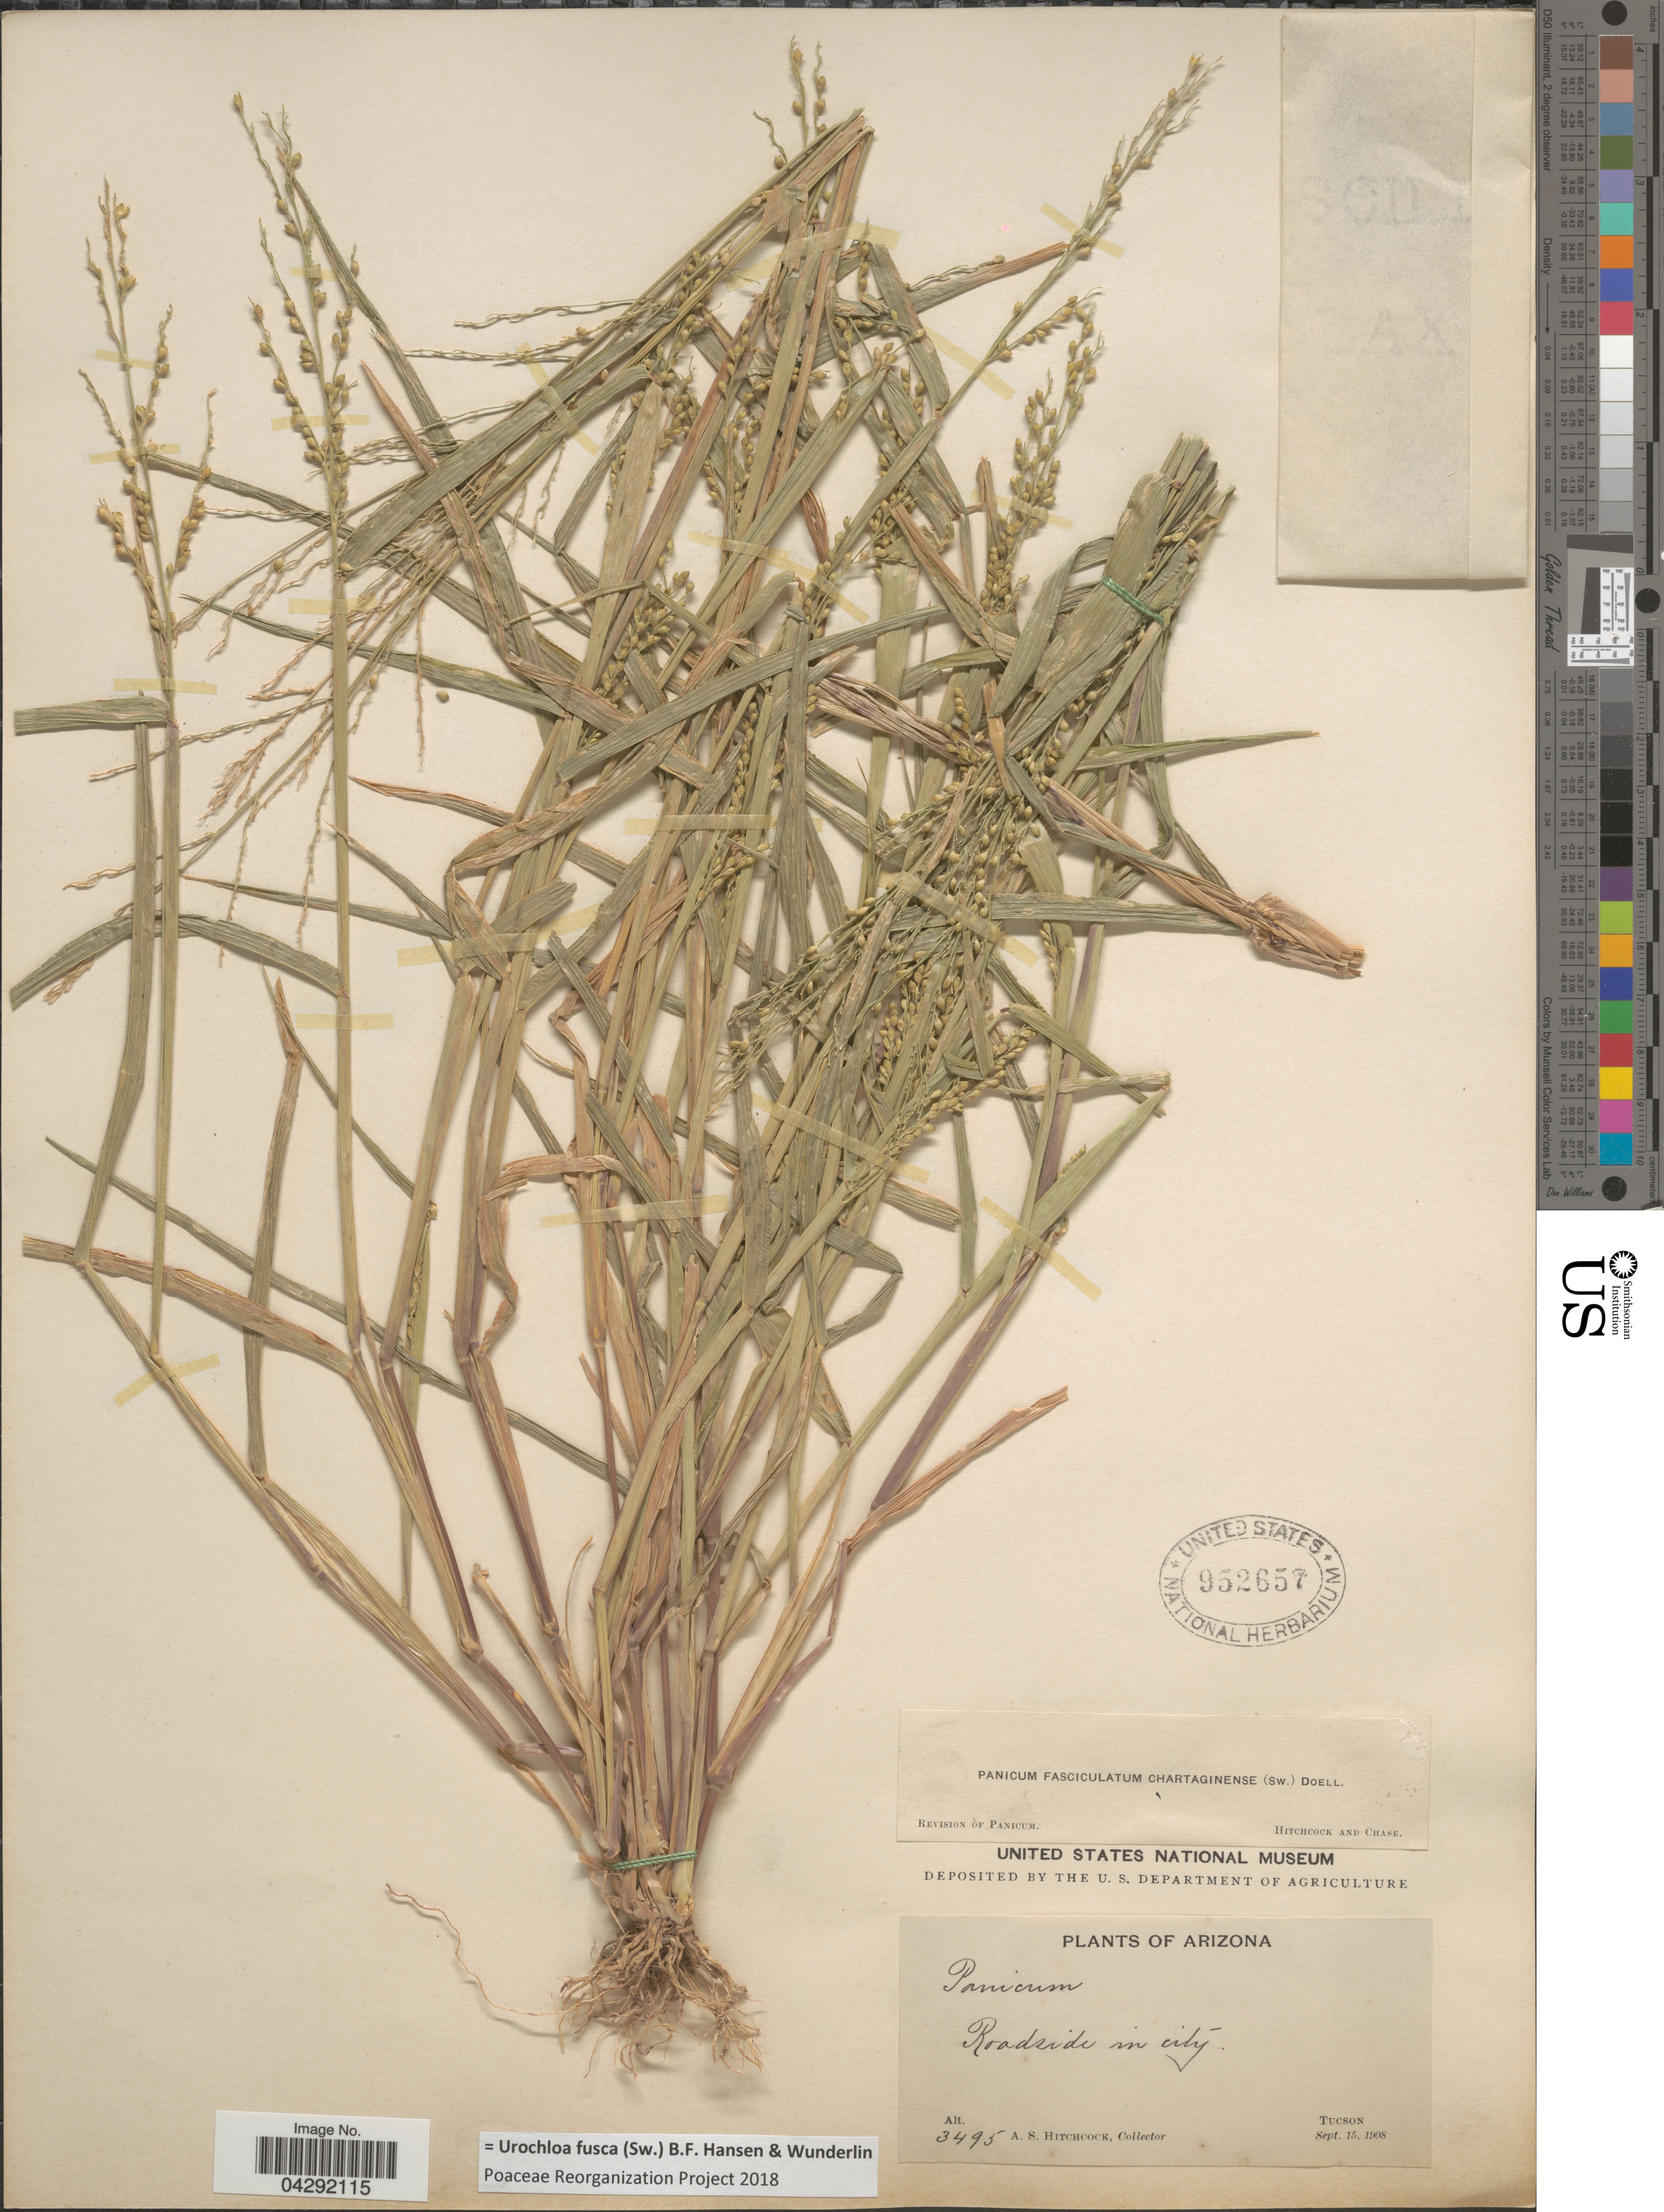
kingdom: Plantae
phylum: Tracheophyta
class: Liliopsida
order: Poales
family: Poaceae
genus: Urochloa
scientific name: Urochloa fusca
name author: (Sw.) B.F. Hansen & Wunderlin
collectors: A. S. Hitchcock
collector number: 3495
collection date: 1908-09-15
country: United States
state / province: Arizona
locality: Roadside in city. Tucson.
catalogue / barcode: US 952657